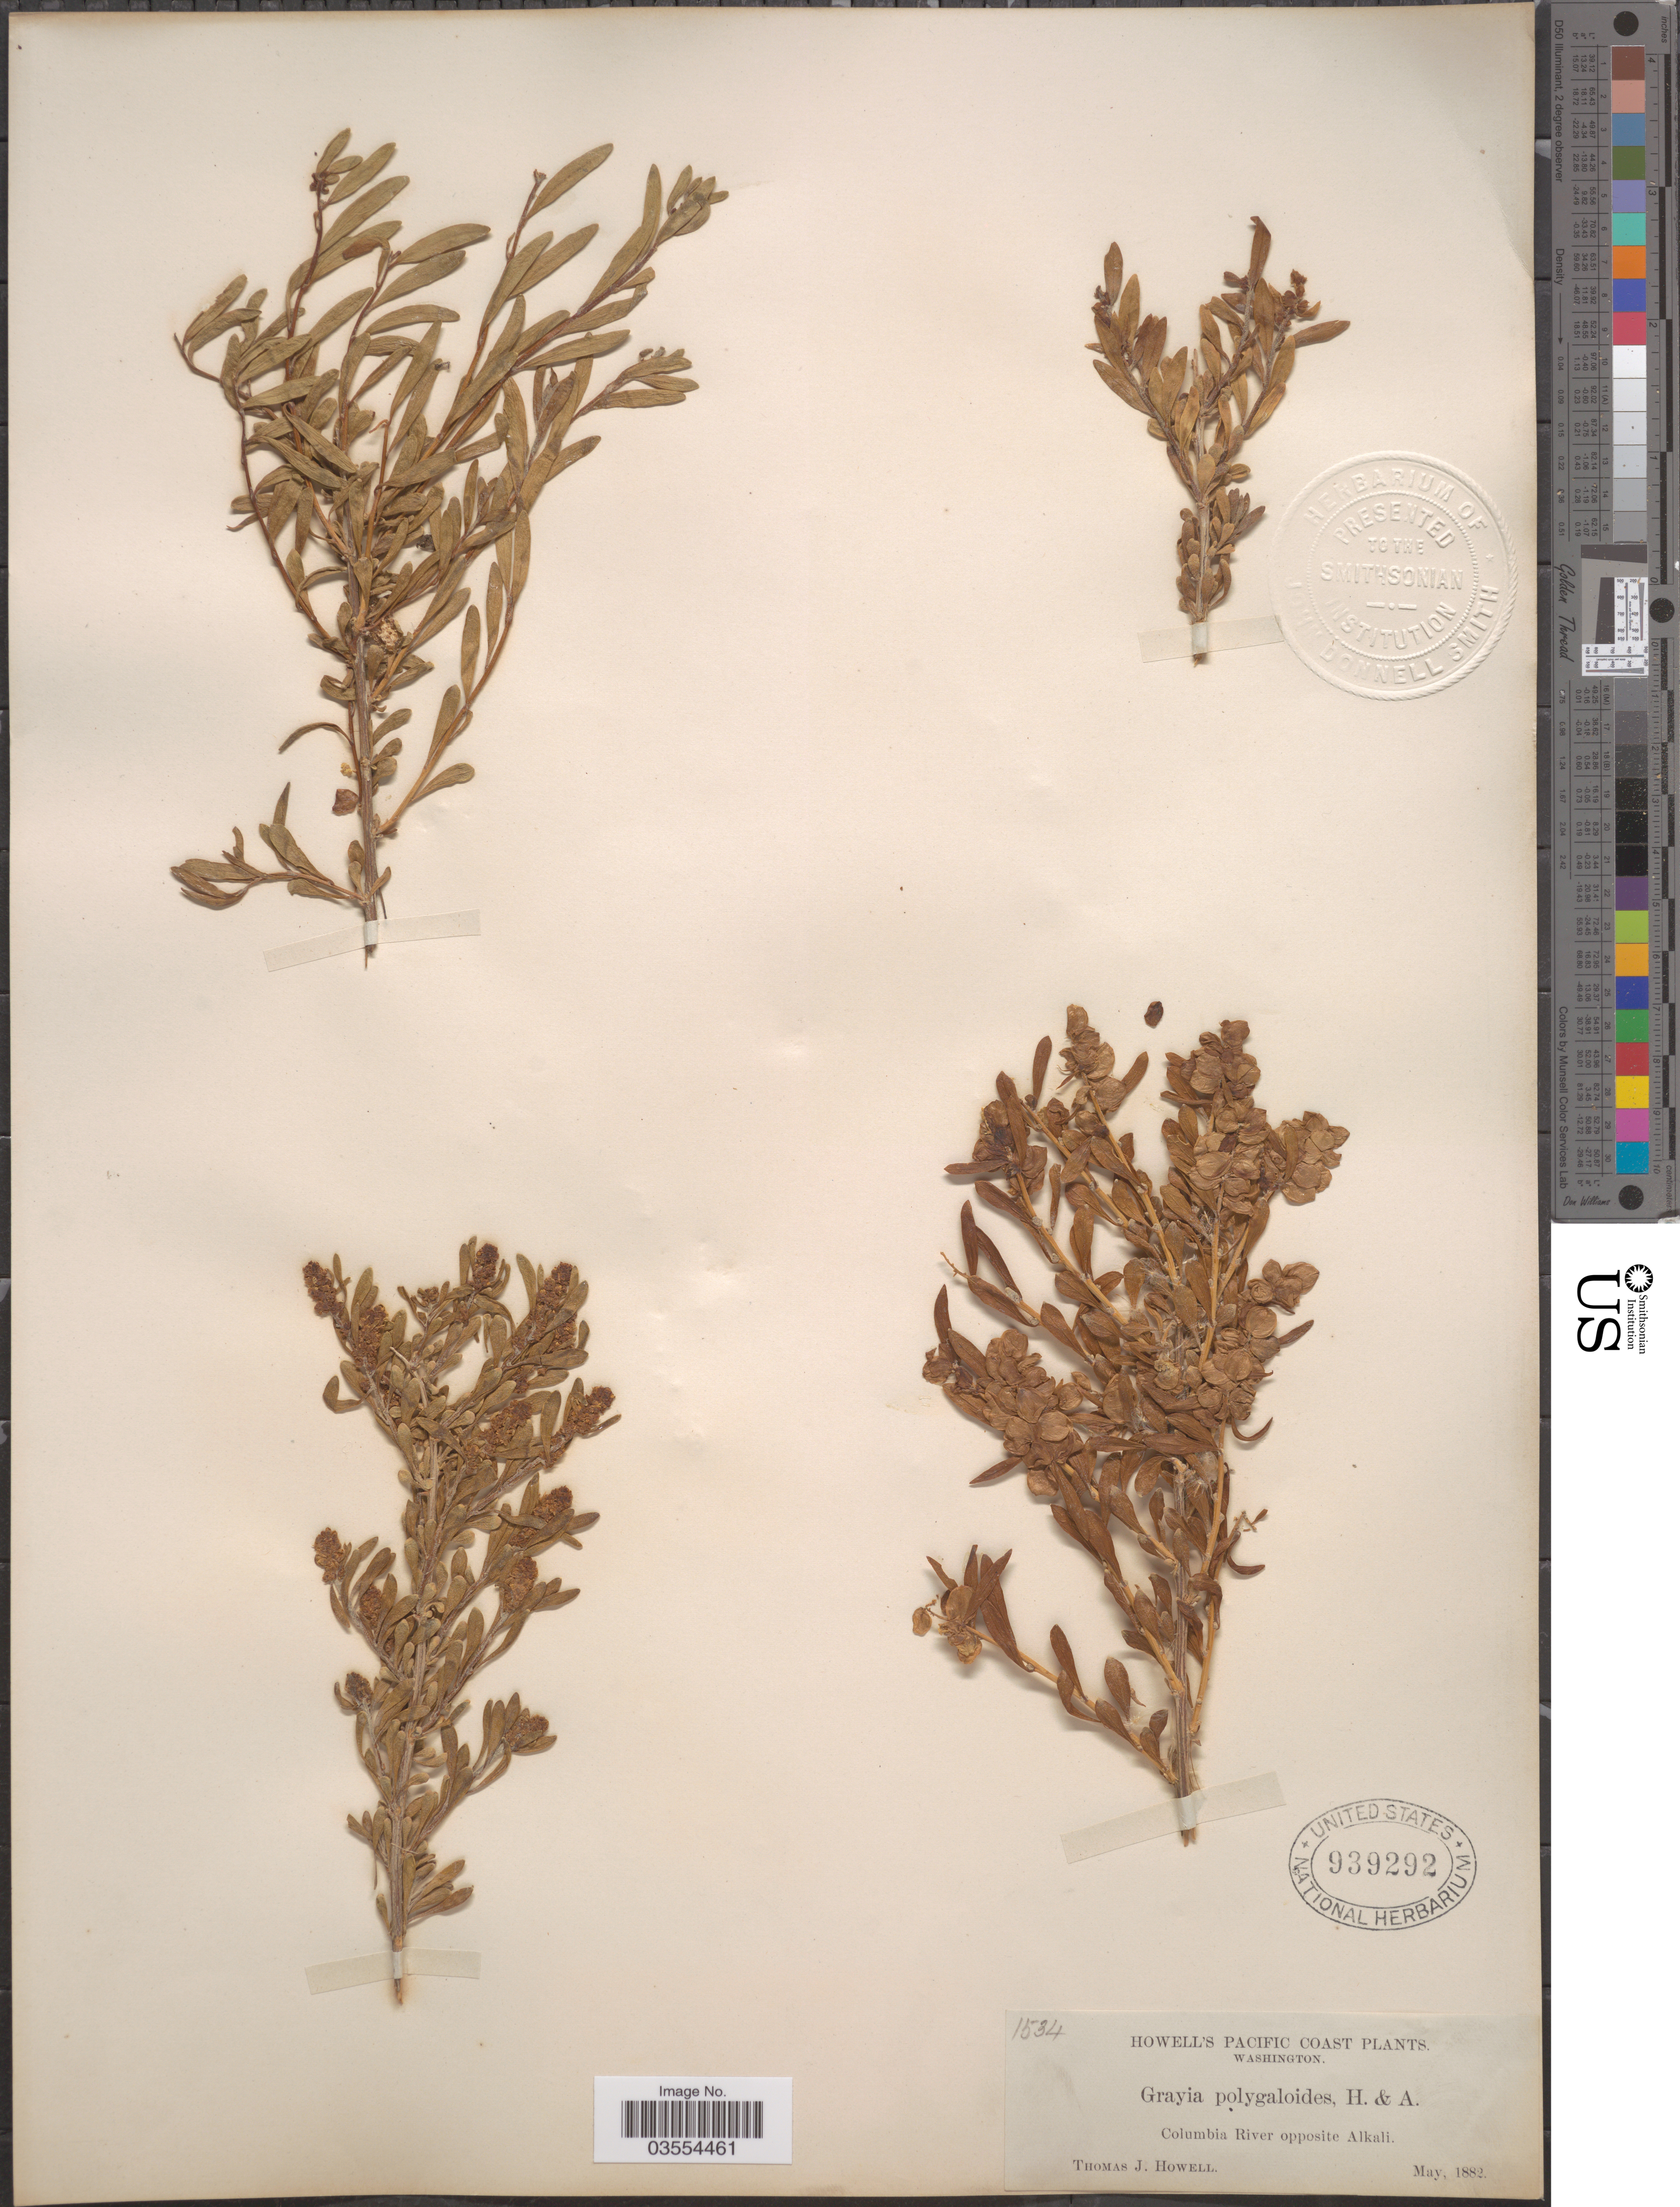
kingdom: Plantae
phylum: Tracheophyta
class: Magnoliopsida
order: Caryophyllales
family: Amaranthaceae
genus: Grayia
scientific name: Grayia spinosa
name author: (Hook.) Moq.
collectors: T. J. Howell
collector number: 1534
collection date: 1882-05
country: United States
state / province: Washington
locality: Pacific Coast. Columbia River opposite Alkali.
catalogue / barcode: US 939292